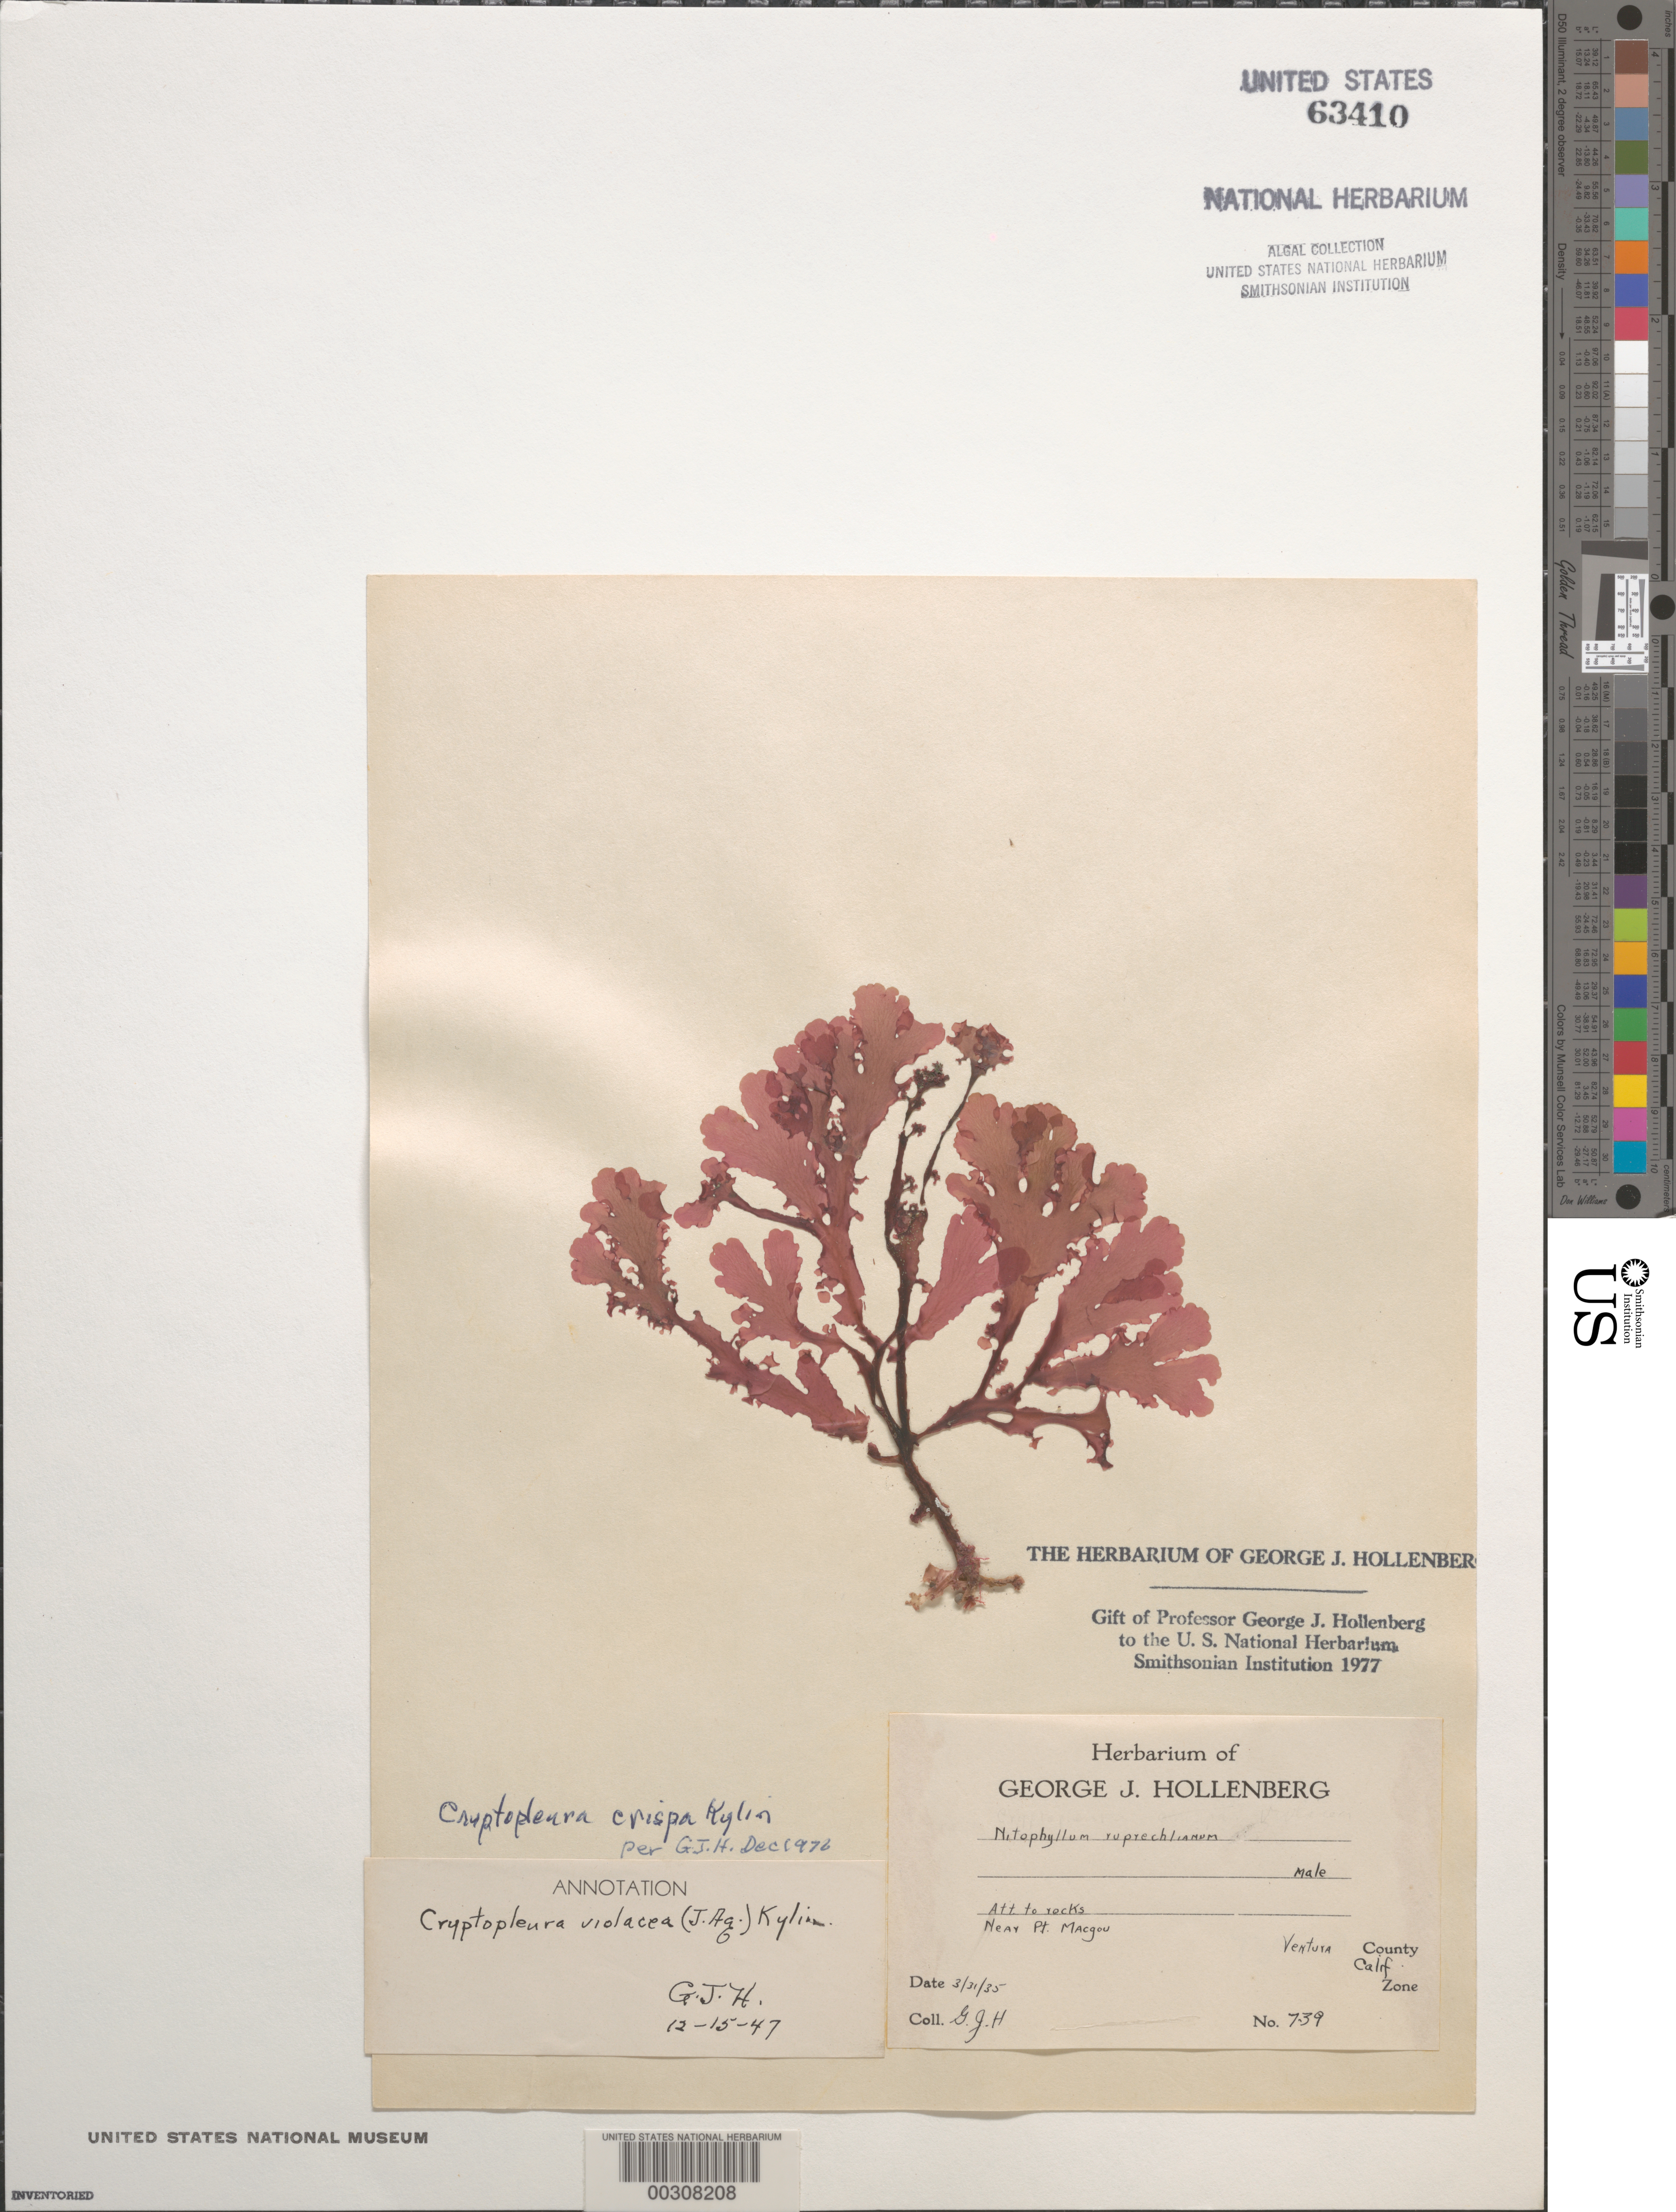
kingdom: Plantae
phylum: Rhodophyta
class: Florideophyceae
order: Ceramiales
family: Delesseriaceae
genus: Cryptopleura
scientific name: Cryptopleura crispa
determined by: Hollenberg, George J.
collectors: G. Hollenberg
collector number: GJH 739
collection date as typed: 31 Mar 1935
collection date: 1935-03-31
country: United States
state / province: California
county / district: Ventura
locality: Near Point Mugu (Pt. Macgou)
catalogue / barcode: US 63410